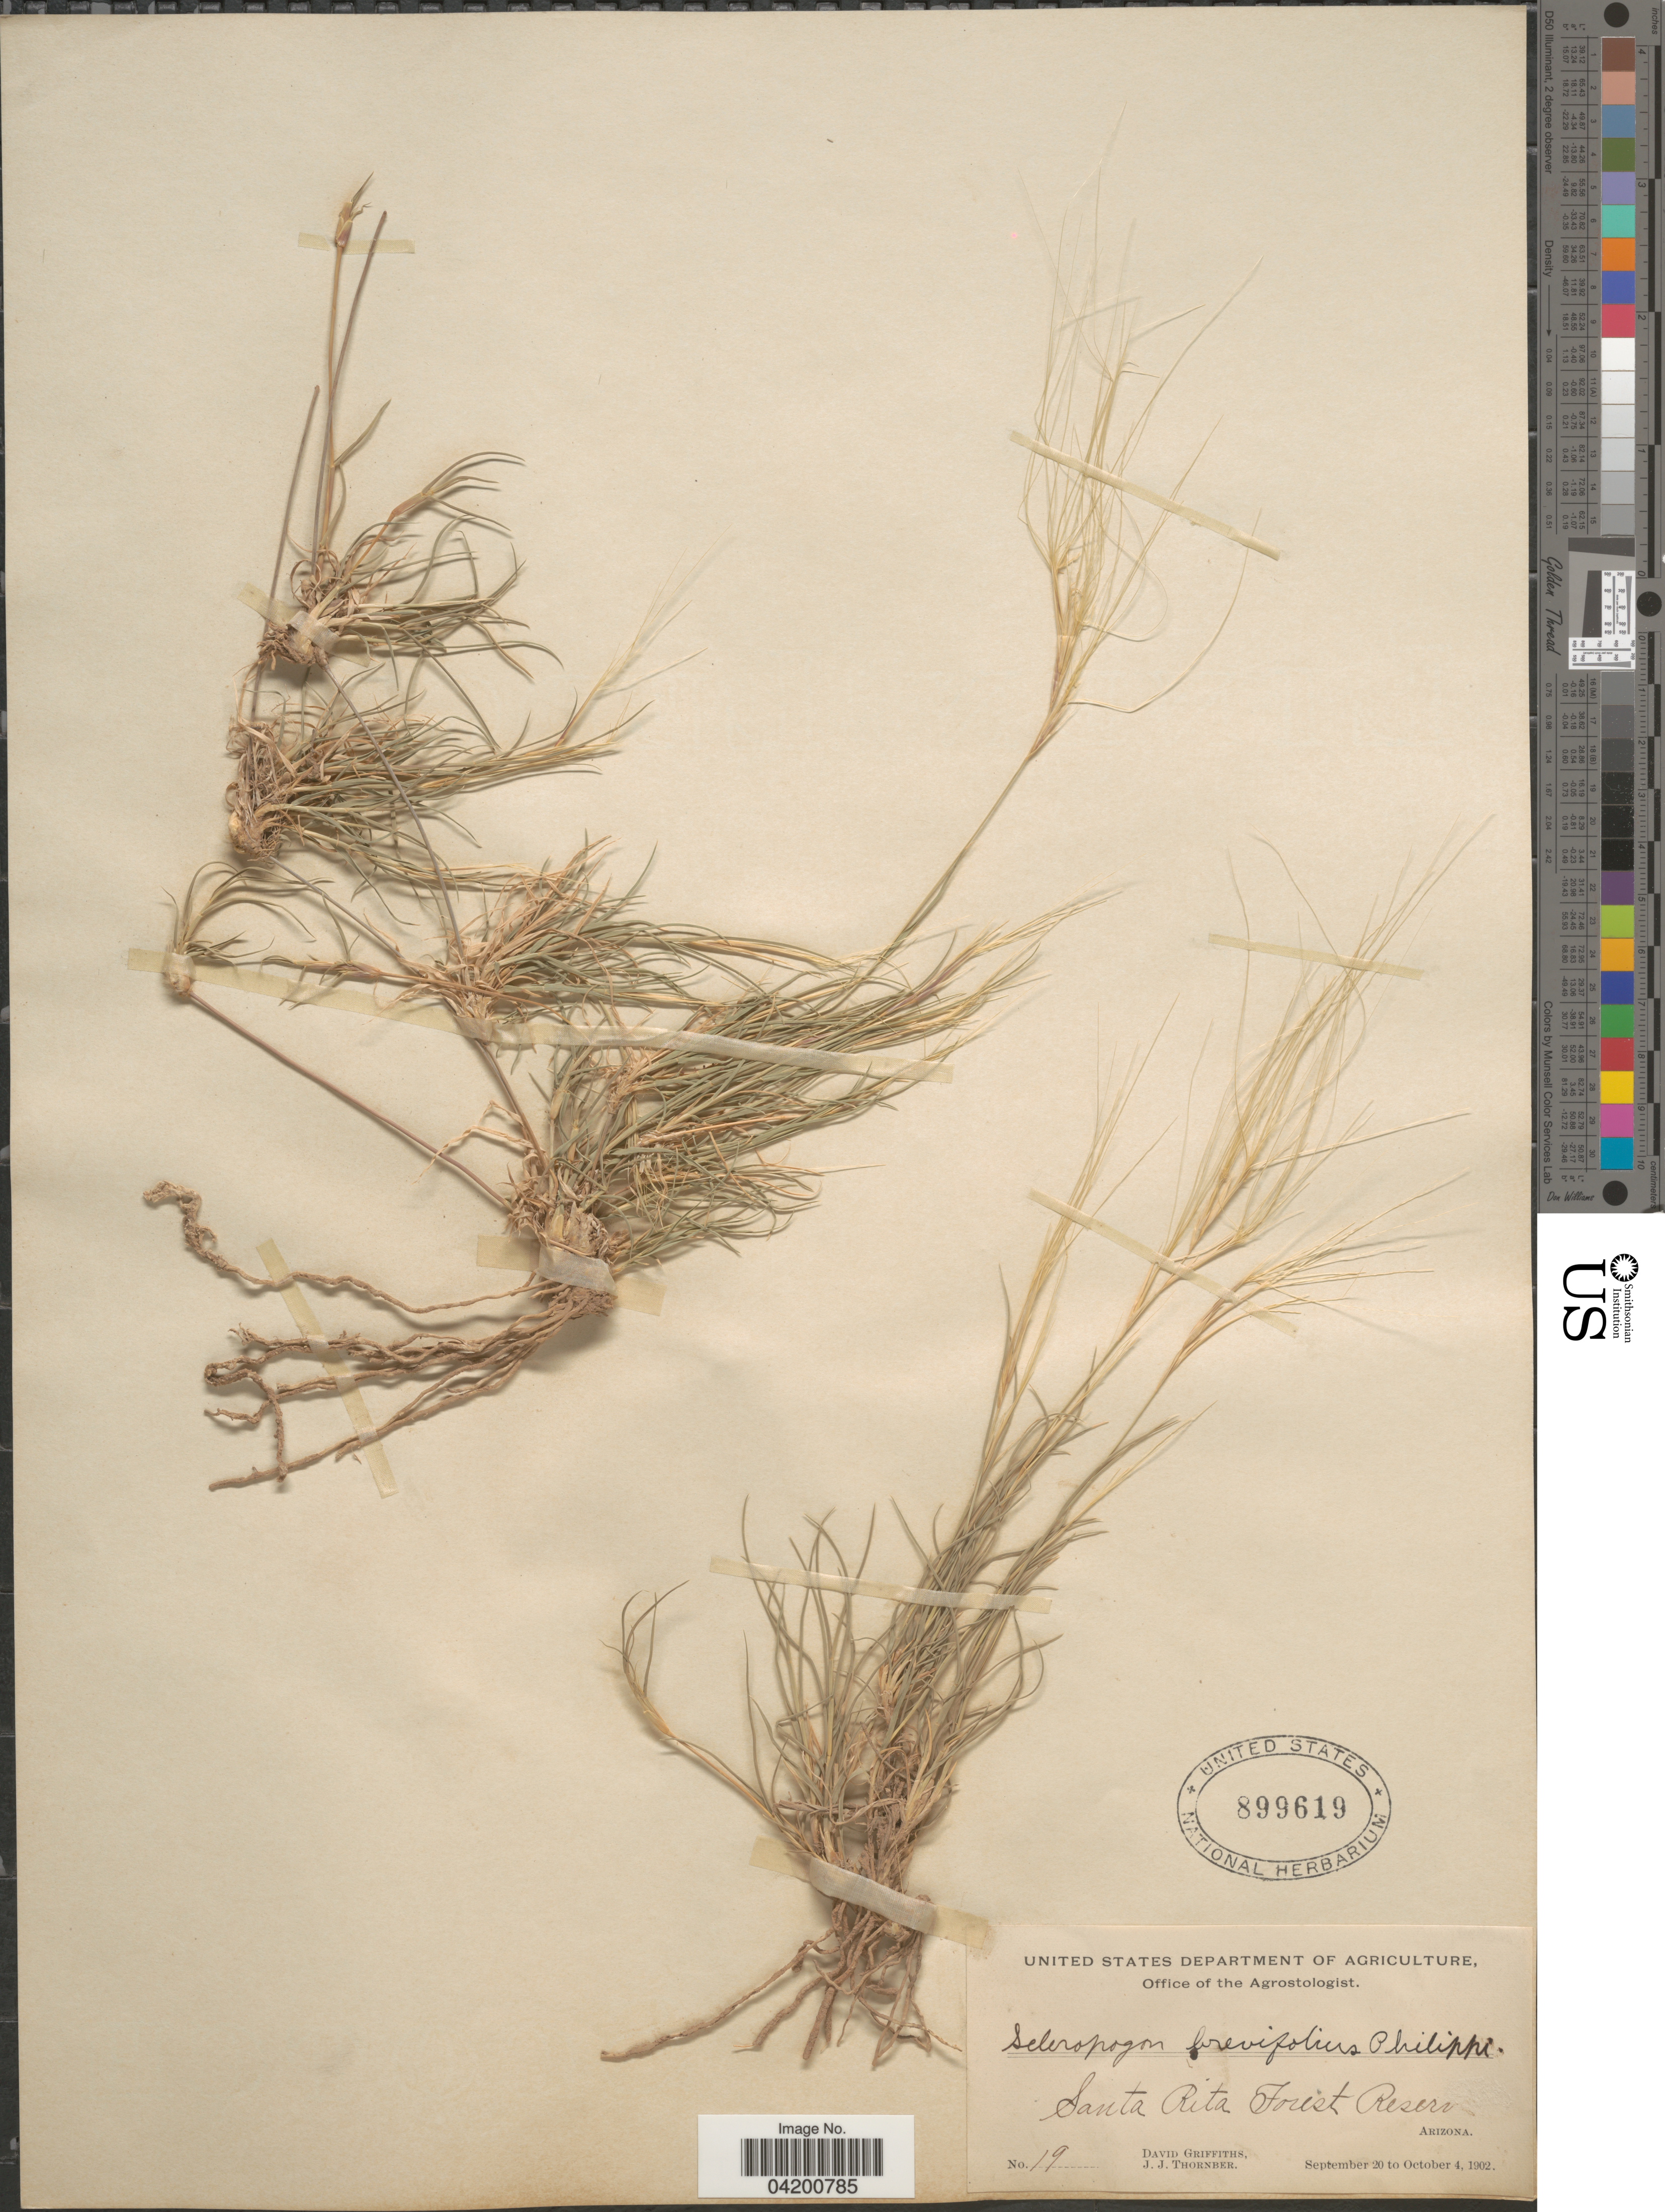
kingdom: Plantae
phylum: Tracheophyta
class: Liliopsida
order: Poales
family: Poaceae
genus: Scleropogon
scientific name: Scleropogon brevifolius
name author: Phil.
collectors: D. Griffiths & J. Thornber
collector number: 19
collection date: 1902-09-20/1902-10-04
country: United States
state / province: Arizona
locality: Santa Rita Forest Reserve.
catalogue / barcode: US 899619